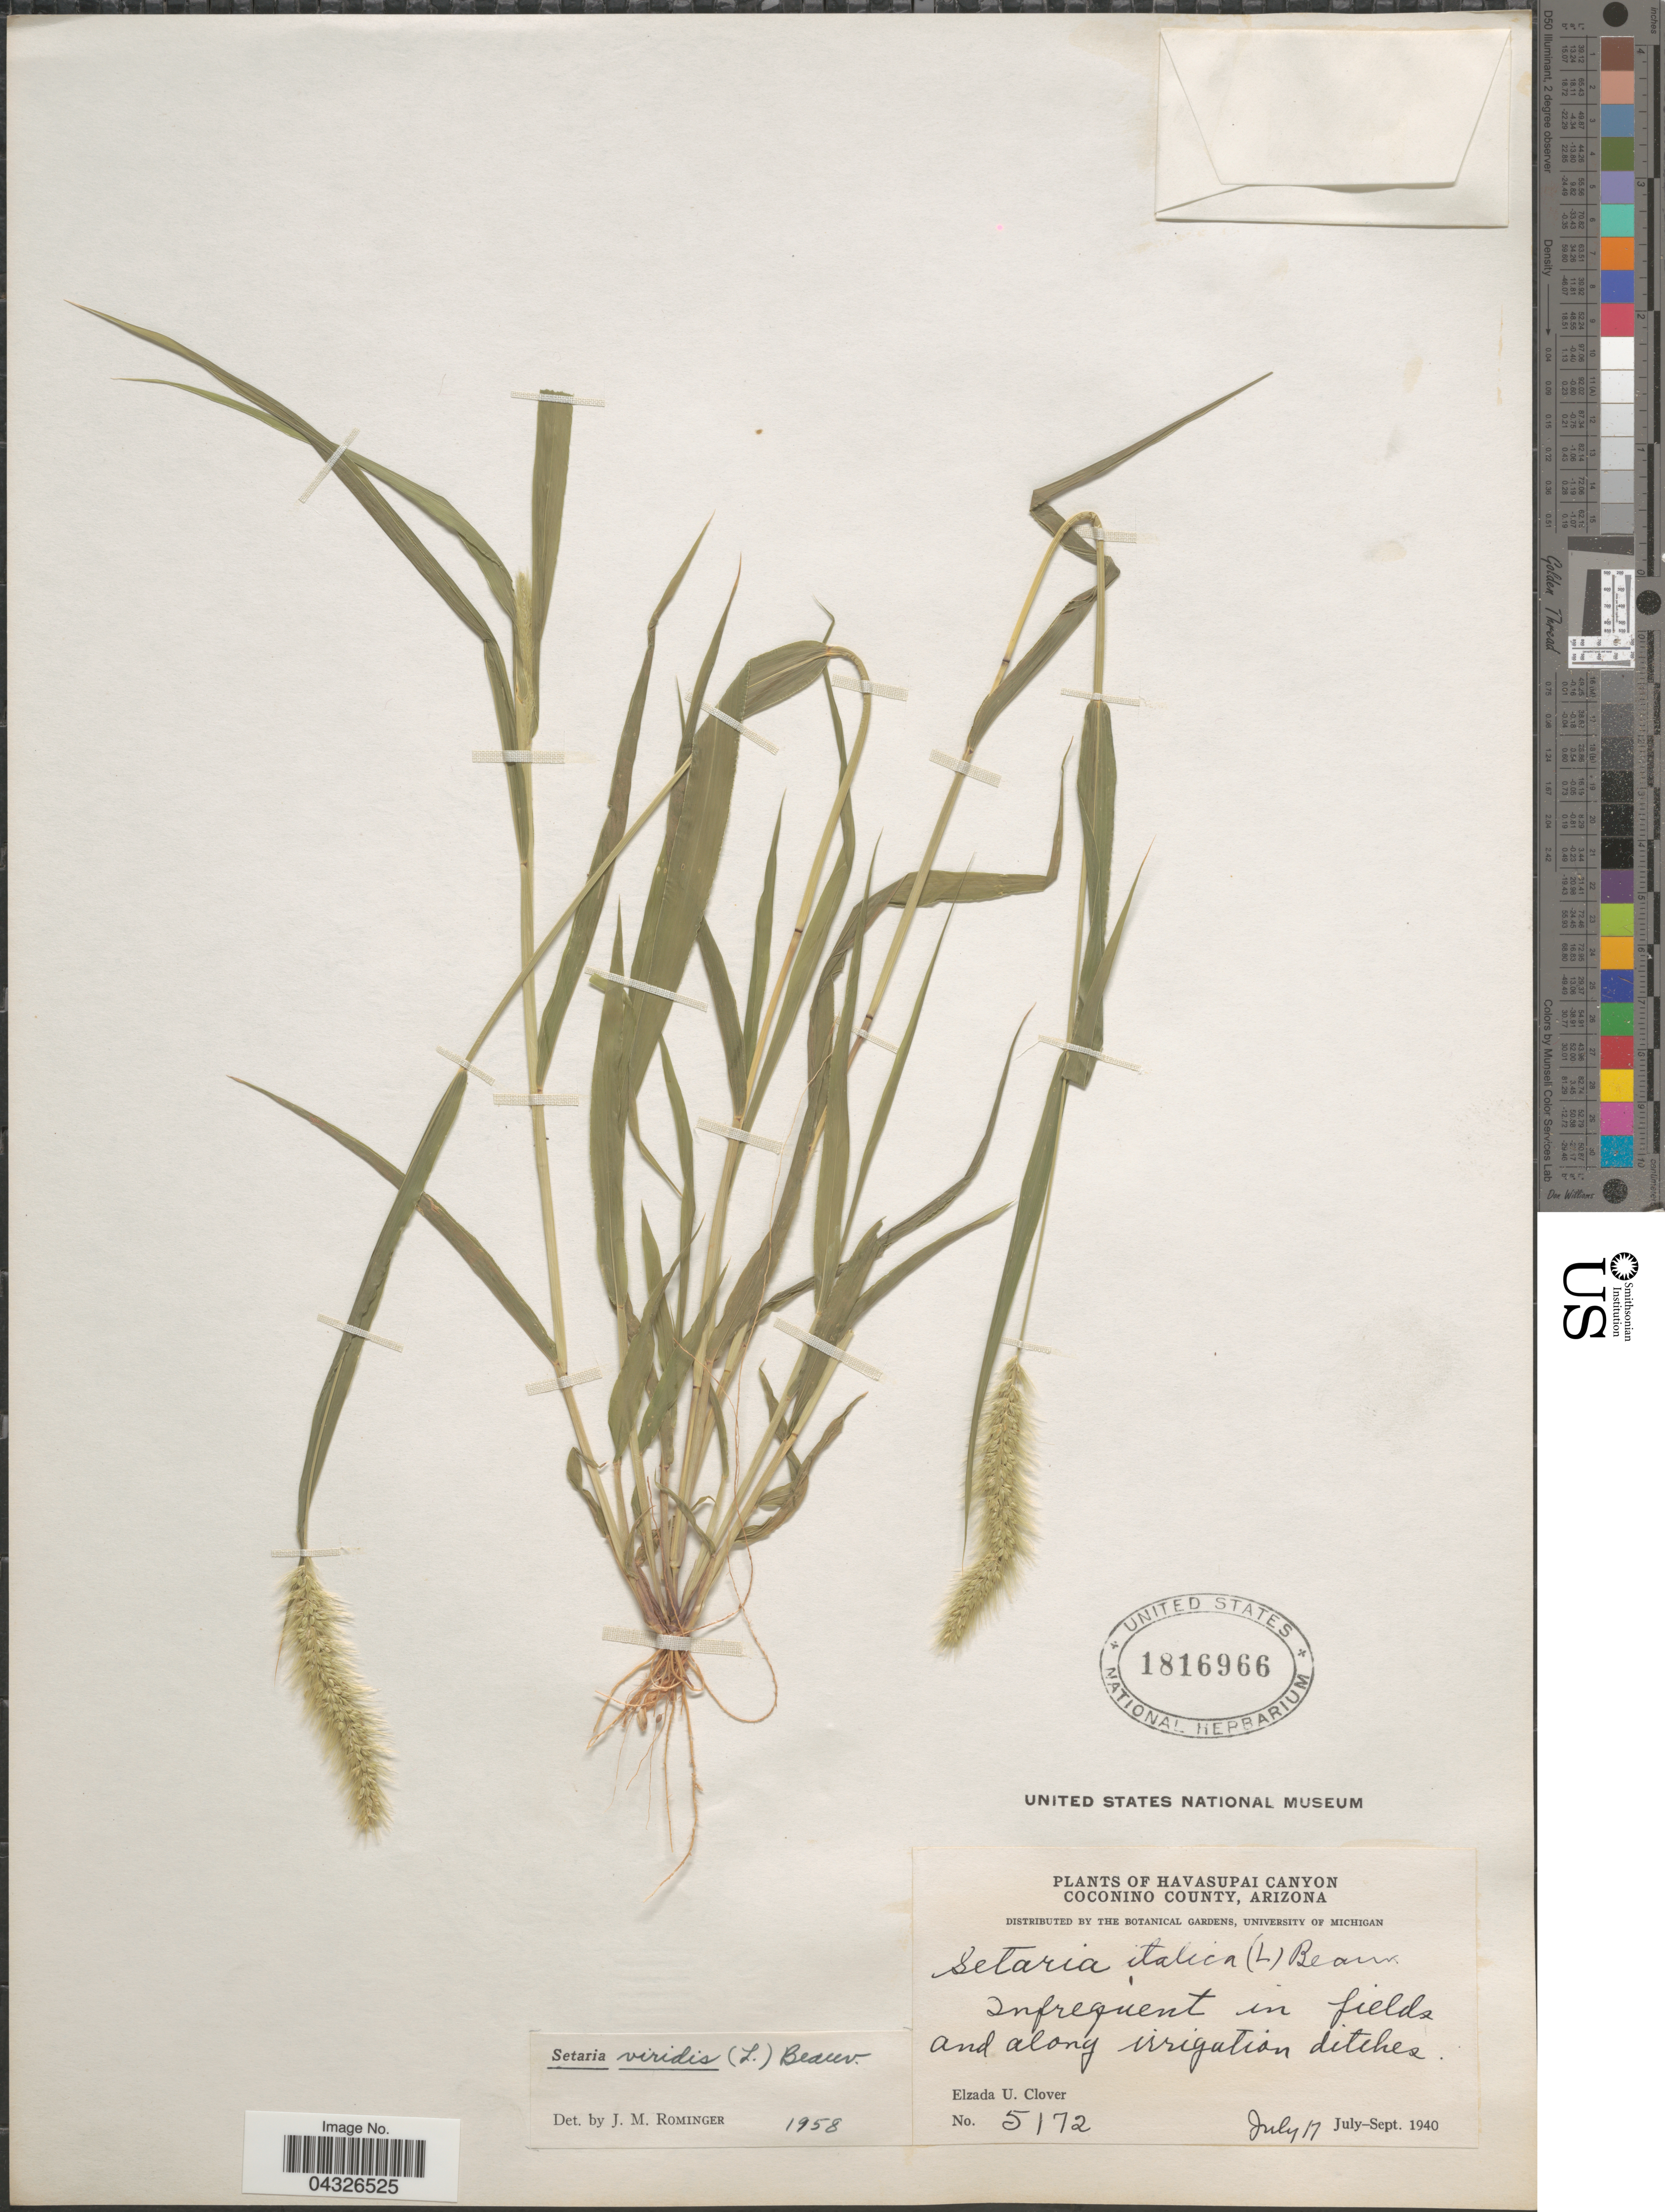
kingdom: Plantae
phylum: Tracheophyta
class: Liliopsida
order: Poales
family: Poaceae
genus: Setaria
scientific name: Setaria viridis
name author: (L.) P. Beauv.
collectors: E. U. Clover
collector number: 5172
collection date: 1940-07-17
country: United States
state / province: Arizona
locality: Havasupai Canyon. Coconino County. Infrequent in fields and along irrigation ditches.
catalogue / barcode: US 1816966